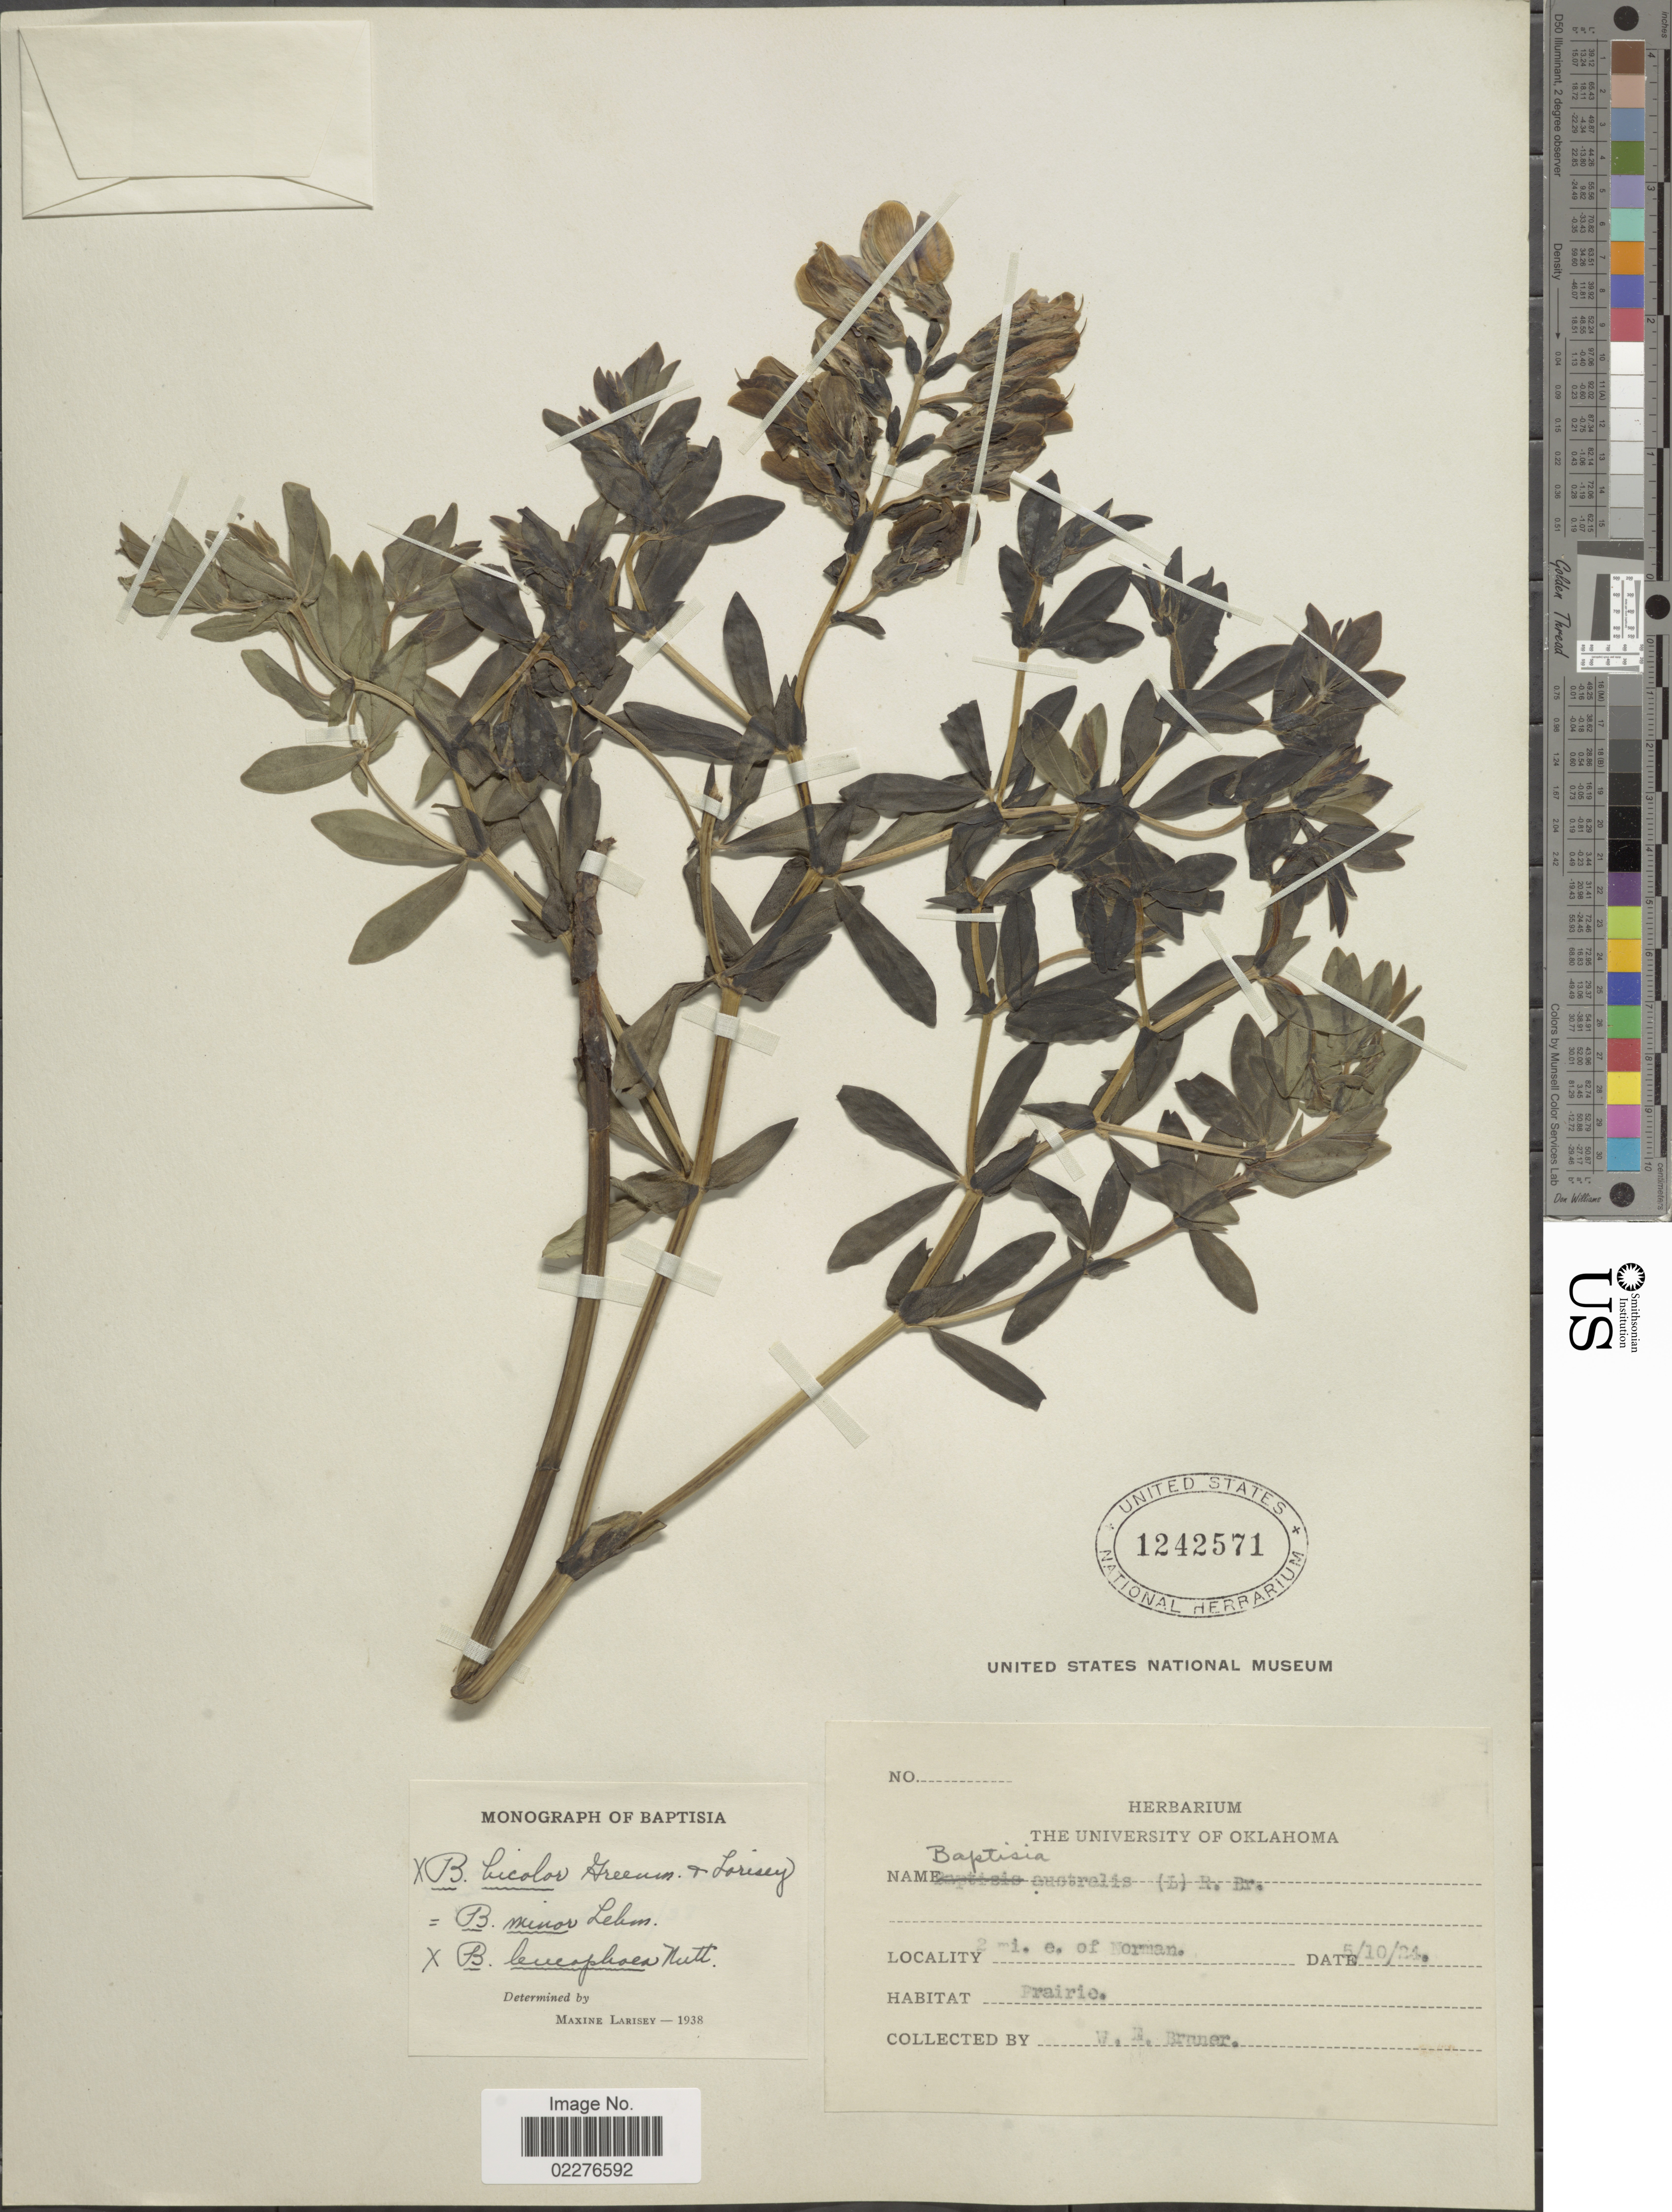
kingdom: Plantae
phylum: Tracheophyta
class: Magnoliopsida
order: Fabales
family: Fabaceae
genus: Baptisia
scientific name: Baptisia bicolor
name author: Greenm. & Larisey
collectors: W. Bruner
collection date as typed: Transcribed d/m/y: 5/10/24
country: United States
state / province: Oklahoma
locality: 2 mi e of Norman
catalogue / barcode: US 1242571